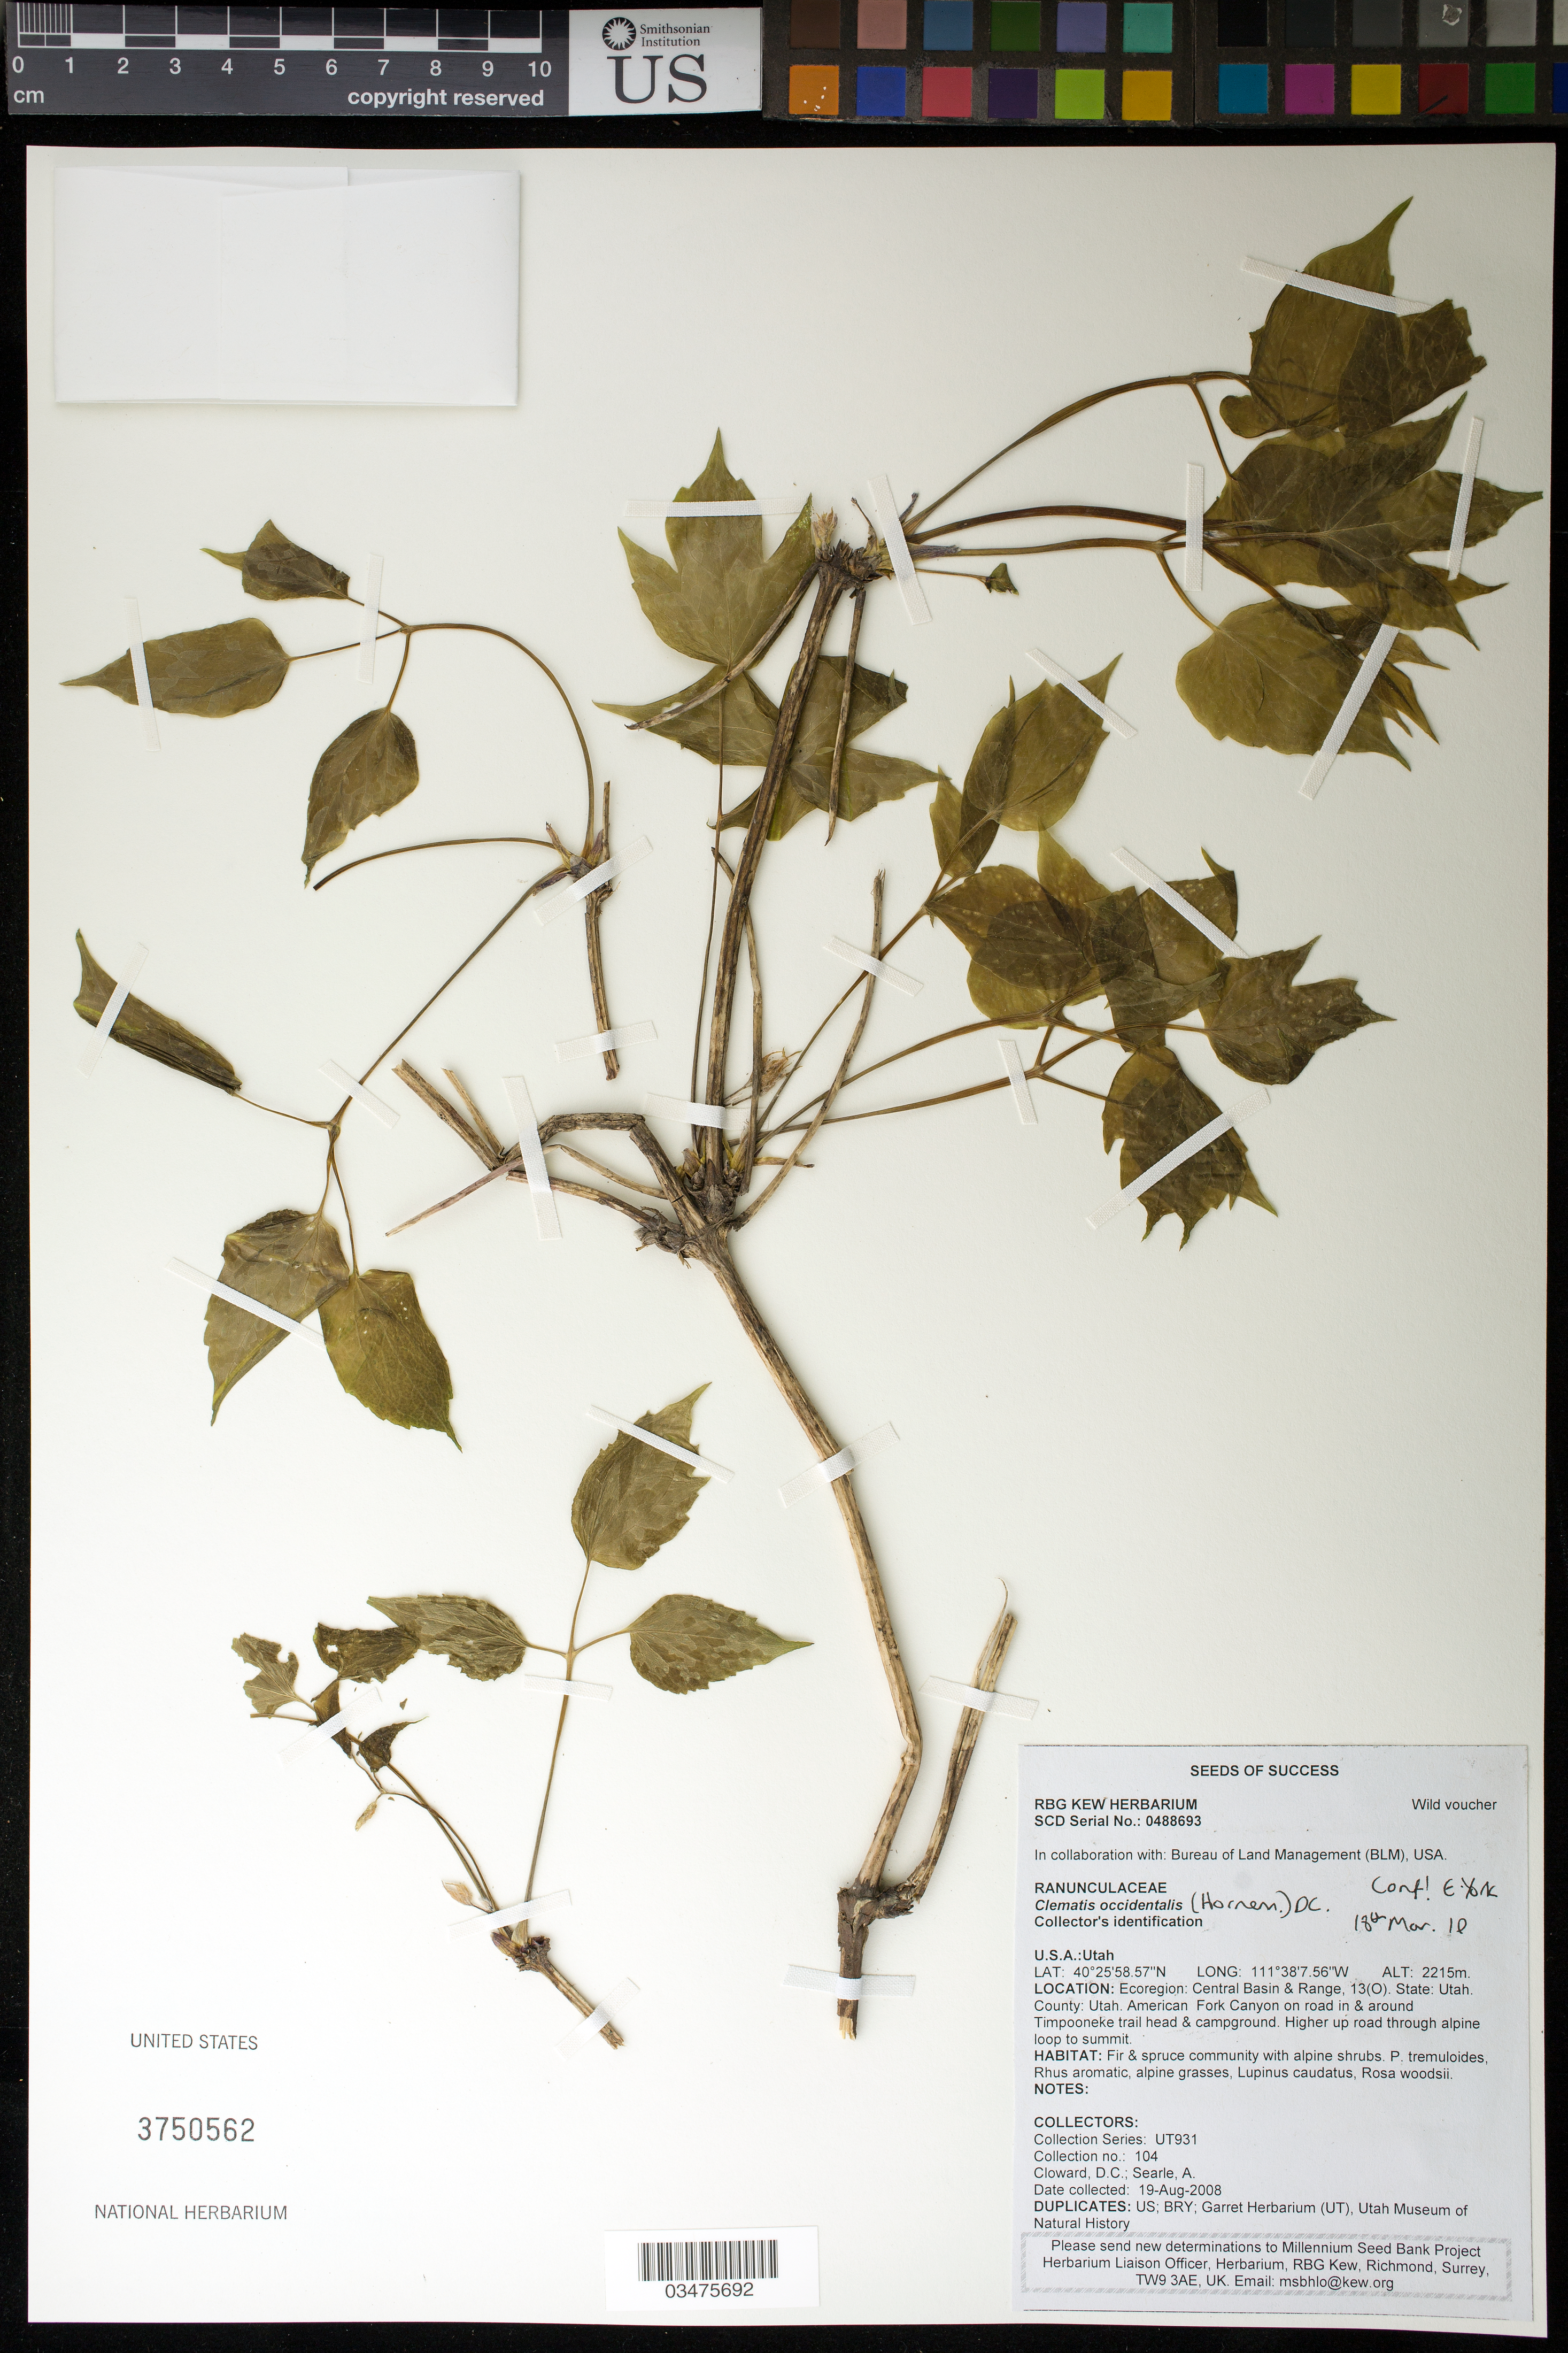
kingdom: Plantae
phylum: Tracheophyta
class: Magnoliopsida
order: Ranunculales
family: Ranunculaceae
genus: Clematis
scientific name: Clematis occidentalis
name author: (Hornem.) DC.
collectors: D. Cloward & A. Searle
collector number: UT931-104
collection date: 2008-08-19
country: United States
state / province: Utah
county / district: Utah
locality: American Fork Canyon. Timpooneke trail head and campground.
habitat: Fir and spruce community with alpine shrubs and alpine grasses.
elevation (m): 2215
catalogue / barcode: US 3750562